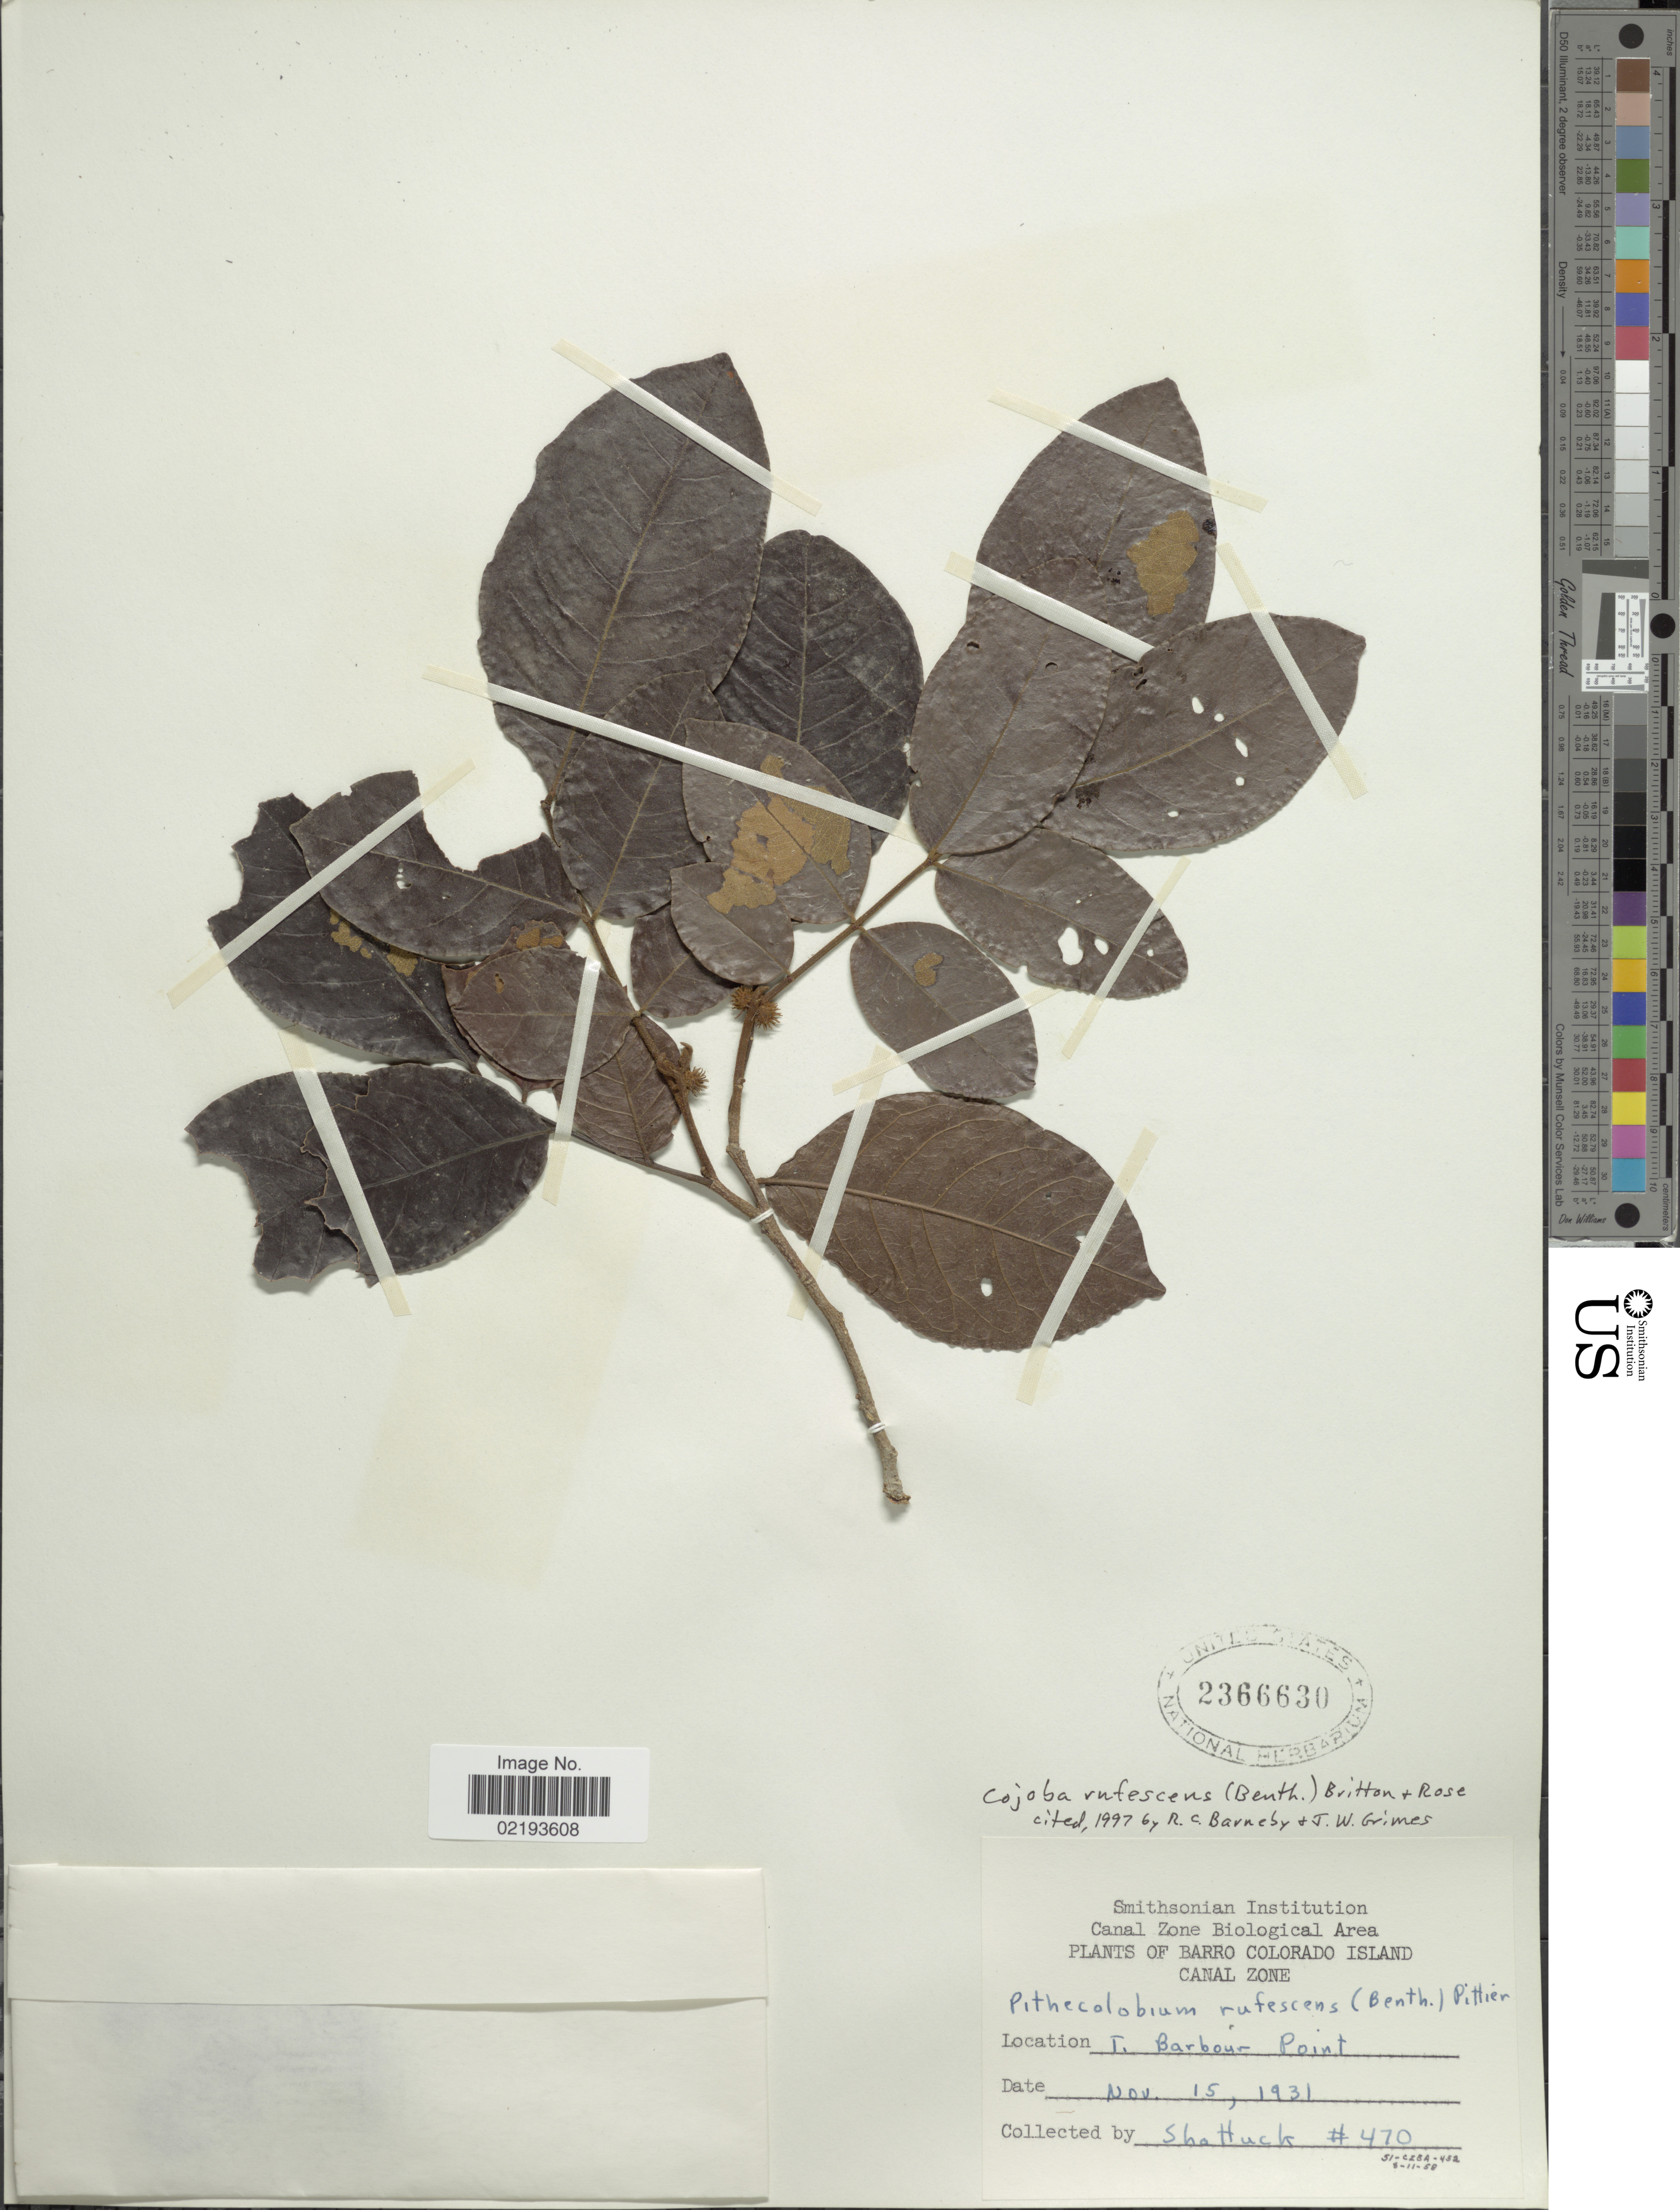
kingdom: Plantae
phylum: Tracheophyta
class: Magnoliopsida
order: Fabales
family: Fabaceae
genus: Cojoba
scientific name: Cojoba rufescens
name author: (Benth.) Britton & Rose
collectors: Shattuck, --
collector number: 470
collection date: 1931-11-15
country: Panama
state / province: Panamá Oeste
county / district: Canal Zone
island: Barro Colorado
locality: Barro Colorado Island, Canal Zone, I. Barbour Point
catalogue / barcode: US 2366630